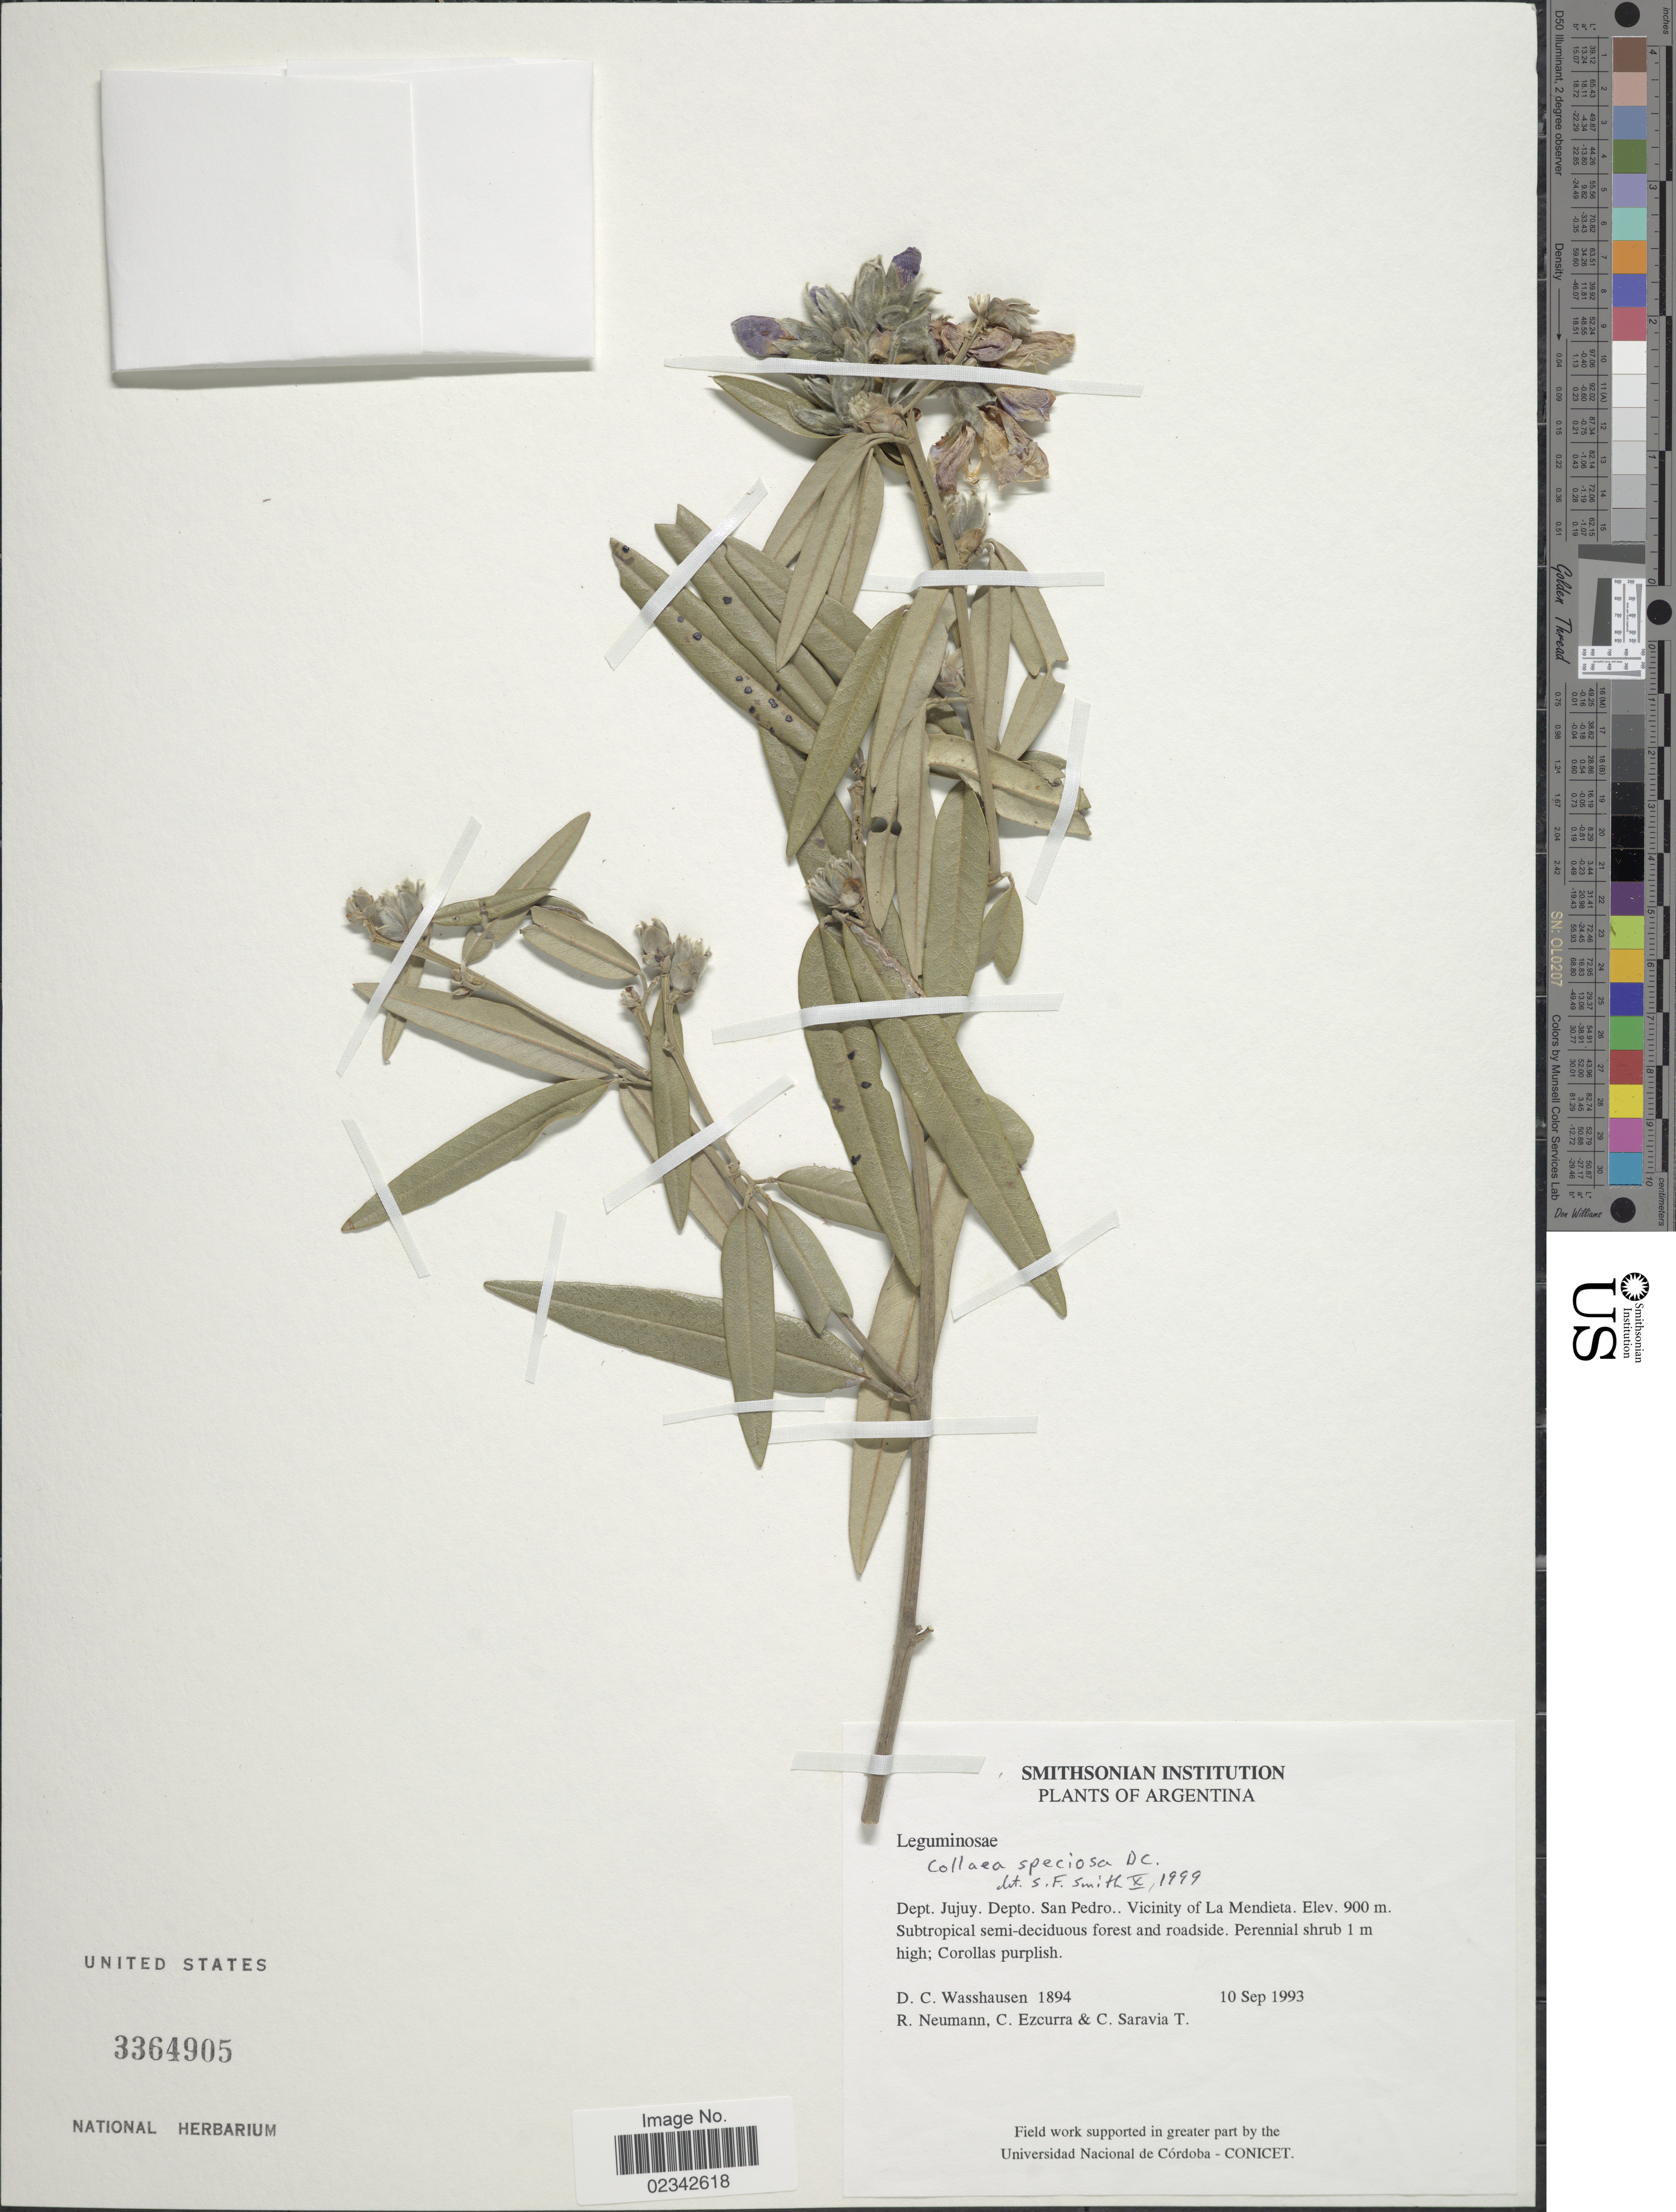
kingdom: Plantae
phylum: Tracheophyta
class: Magnoliopsida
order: Fabales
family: Fabaceae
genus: Collaea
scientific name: Collaea speciosa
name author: (Loisel.) DC.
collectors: D. C. Wasshausen, R. Neumann, C. Ezcurra & C. Saravia T.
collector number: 1894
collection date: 1993-09-10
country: Argentina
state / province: Jujuy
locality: Depto. San Pedro, vicinity of La Mendieta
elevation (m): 900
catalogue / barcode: US 3364905